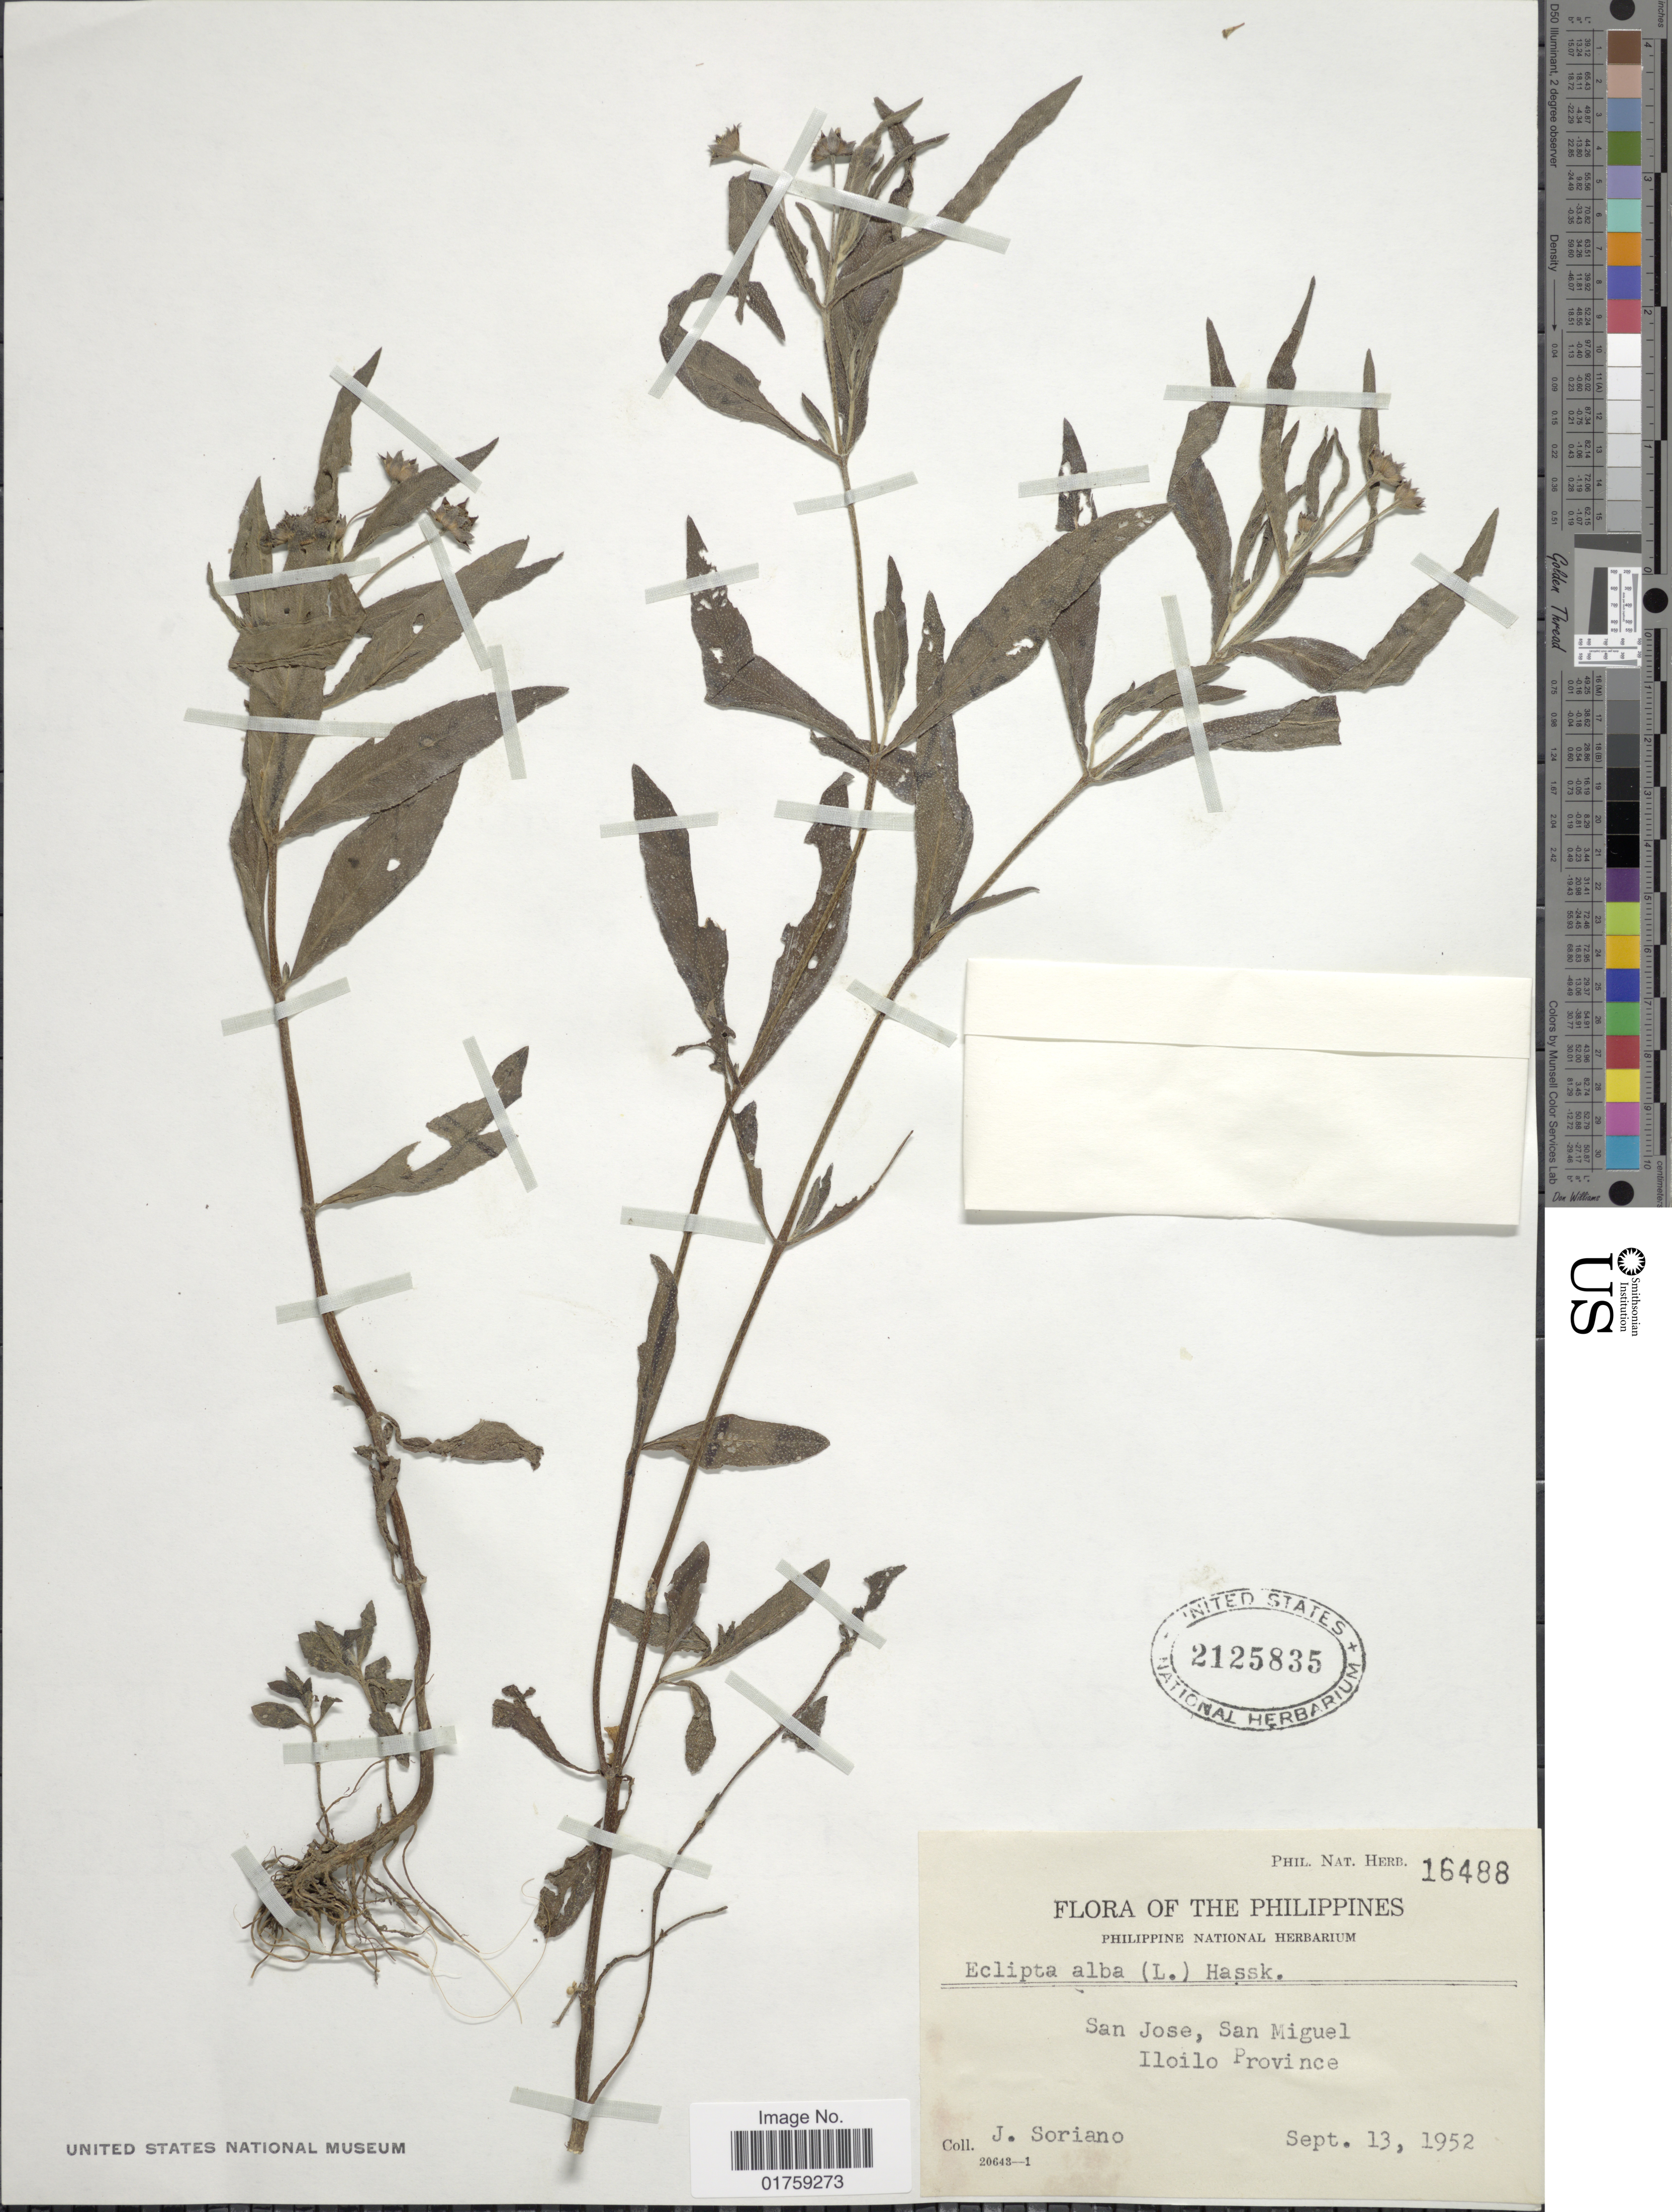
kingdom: Plantae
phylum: Tracheophyta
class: Magnoliopsida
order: Asterales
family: Asteraceae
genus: Eclipta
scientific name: Eclipta alba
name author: (L.) Hassk.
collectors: J. Soriano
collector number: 16488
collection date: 1952-09-13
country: Philippines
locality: The Philippines. San Jose, San Miguel. Iloilo Province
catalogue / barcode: US 2125835